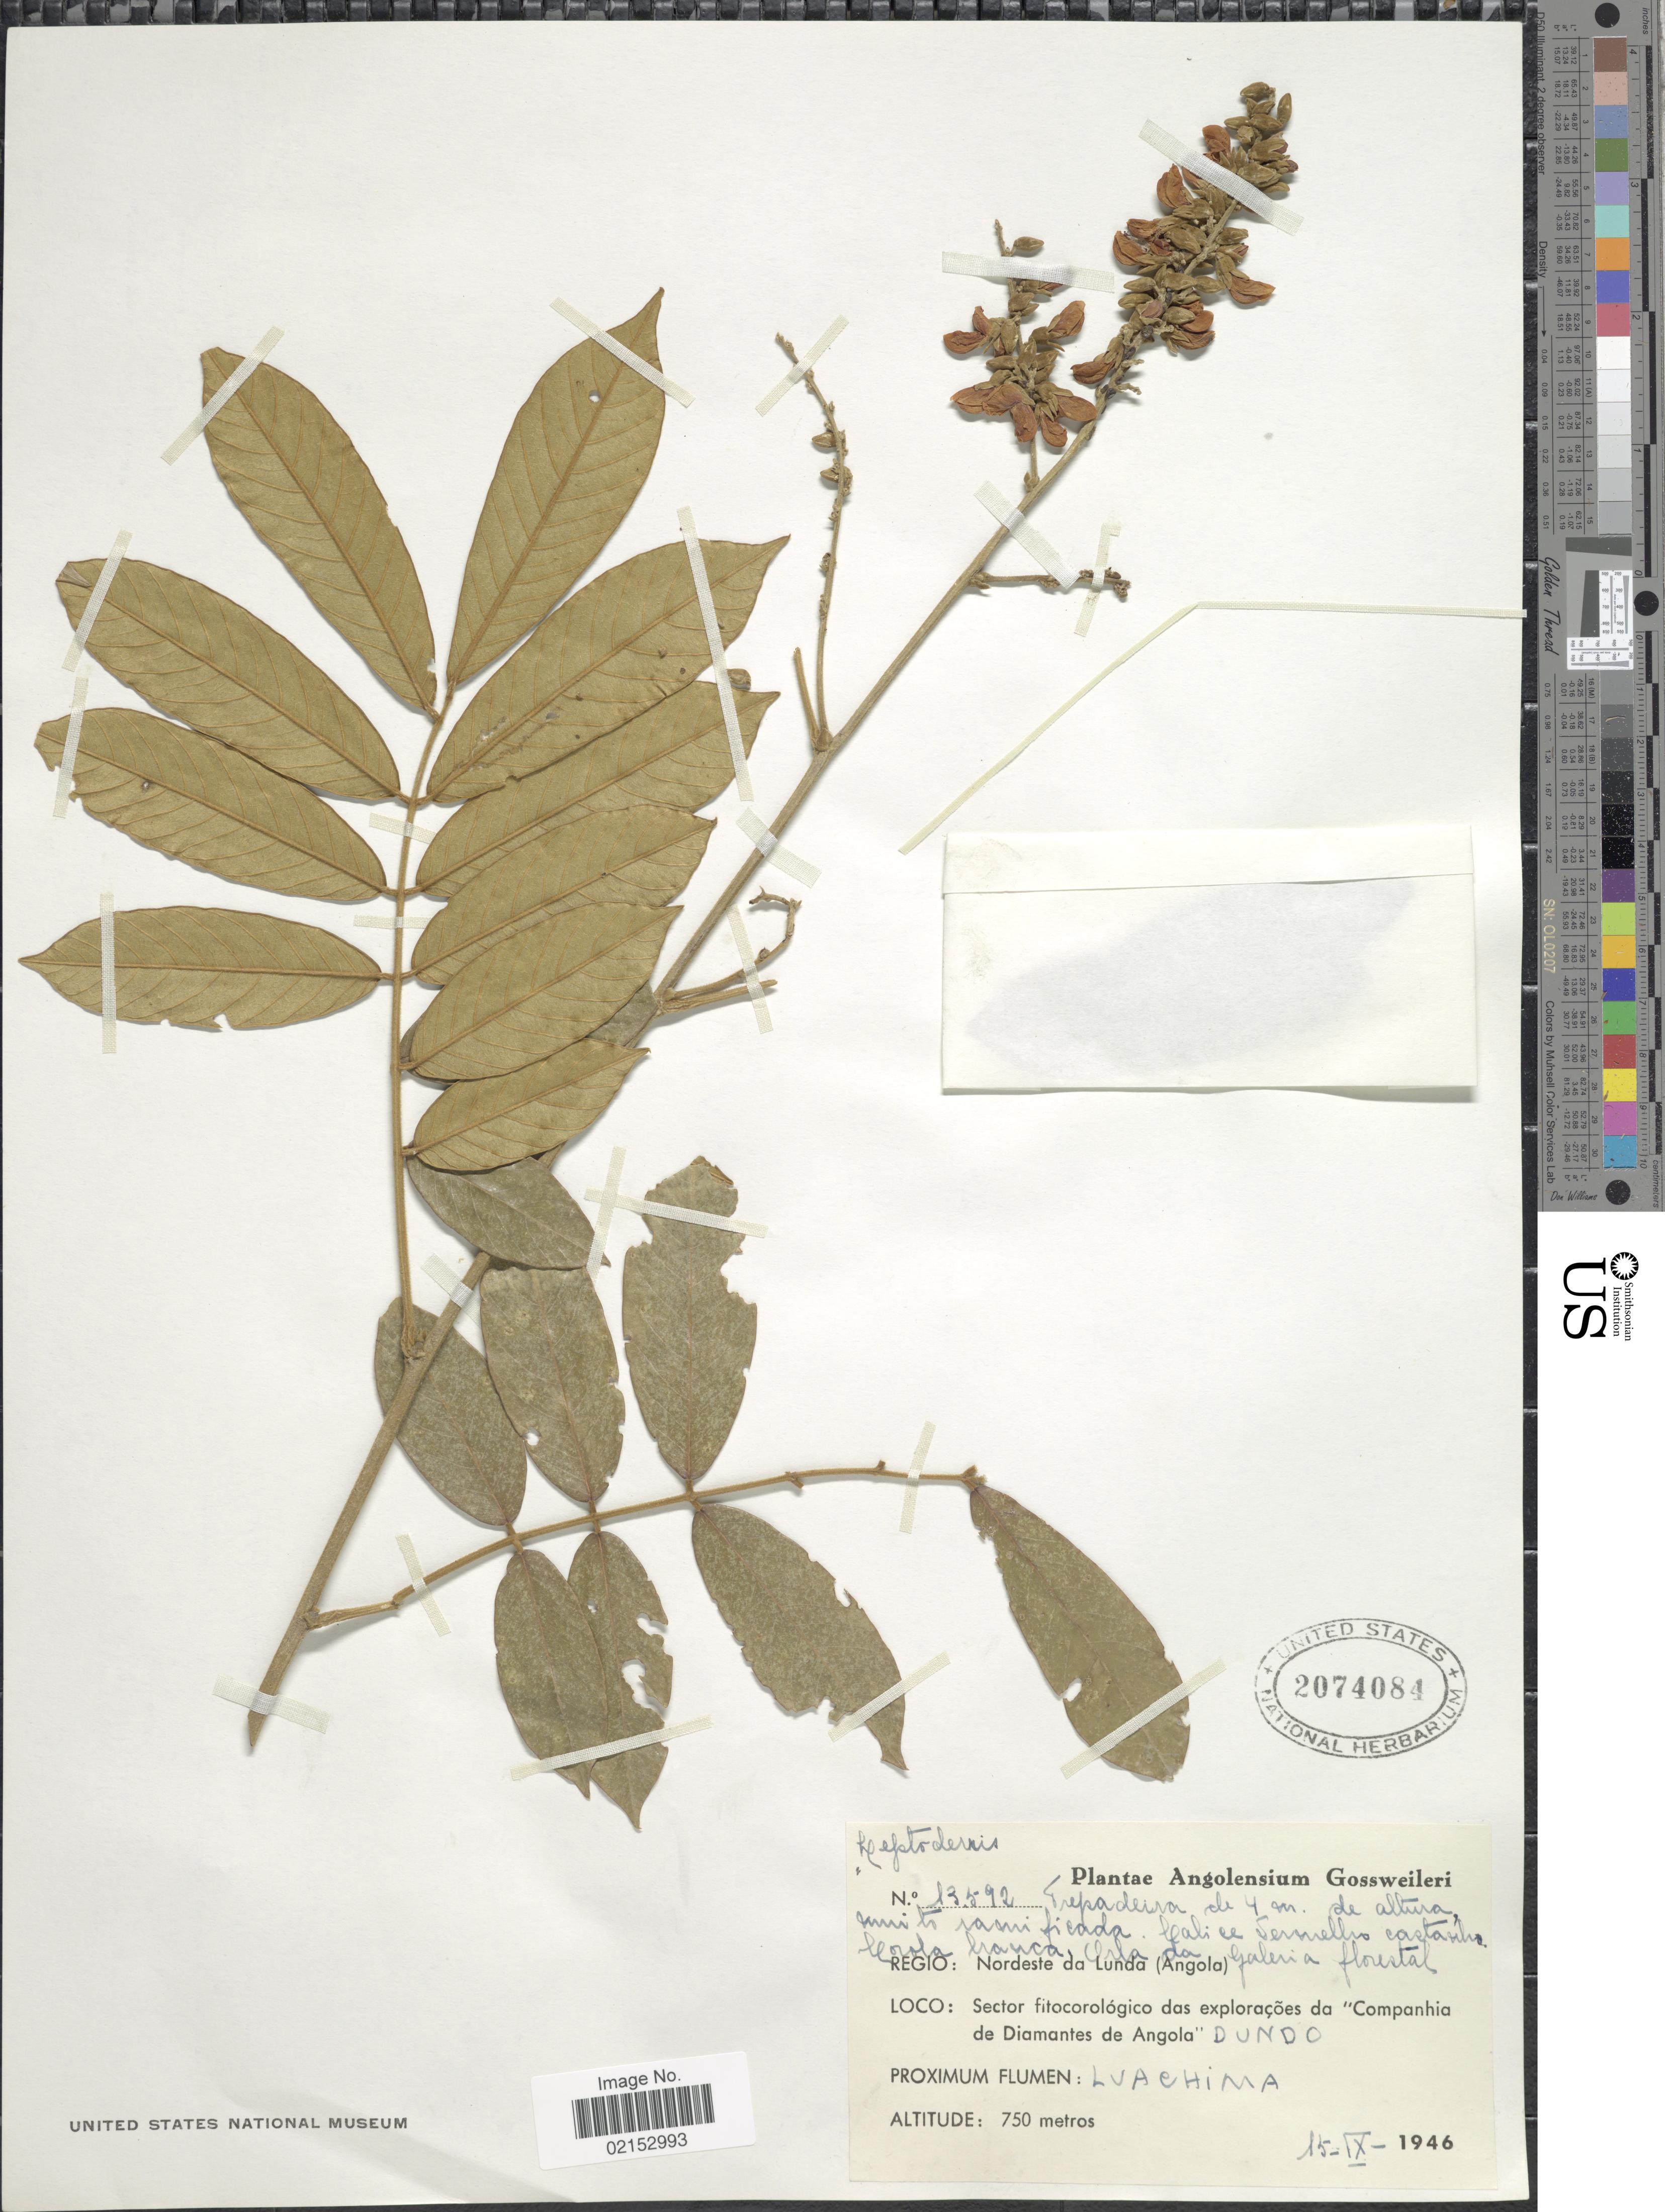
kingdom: Plantae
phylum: Tracheophyta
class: Magnoliopsida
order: Fabales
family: Fabaceae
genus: Leptoderris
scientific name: Leptoderris sp.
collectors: -. Gossweiler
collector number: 13592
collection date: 1946-09-15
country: Angola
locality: Regio: Nordeste da Lnda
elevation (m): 750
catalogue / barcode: US 2074084